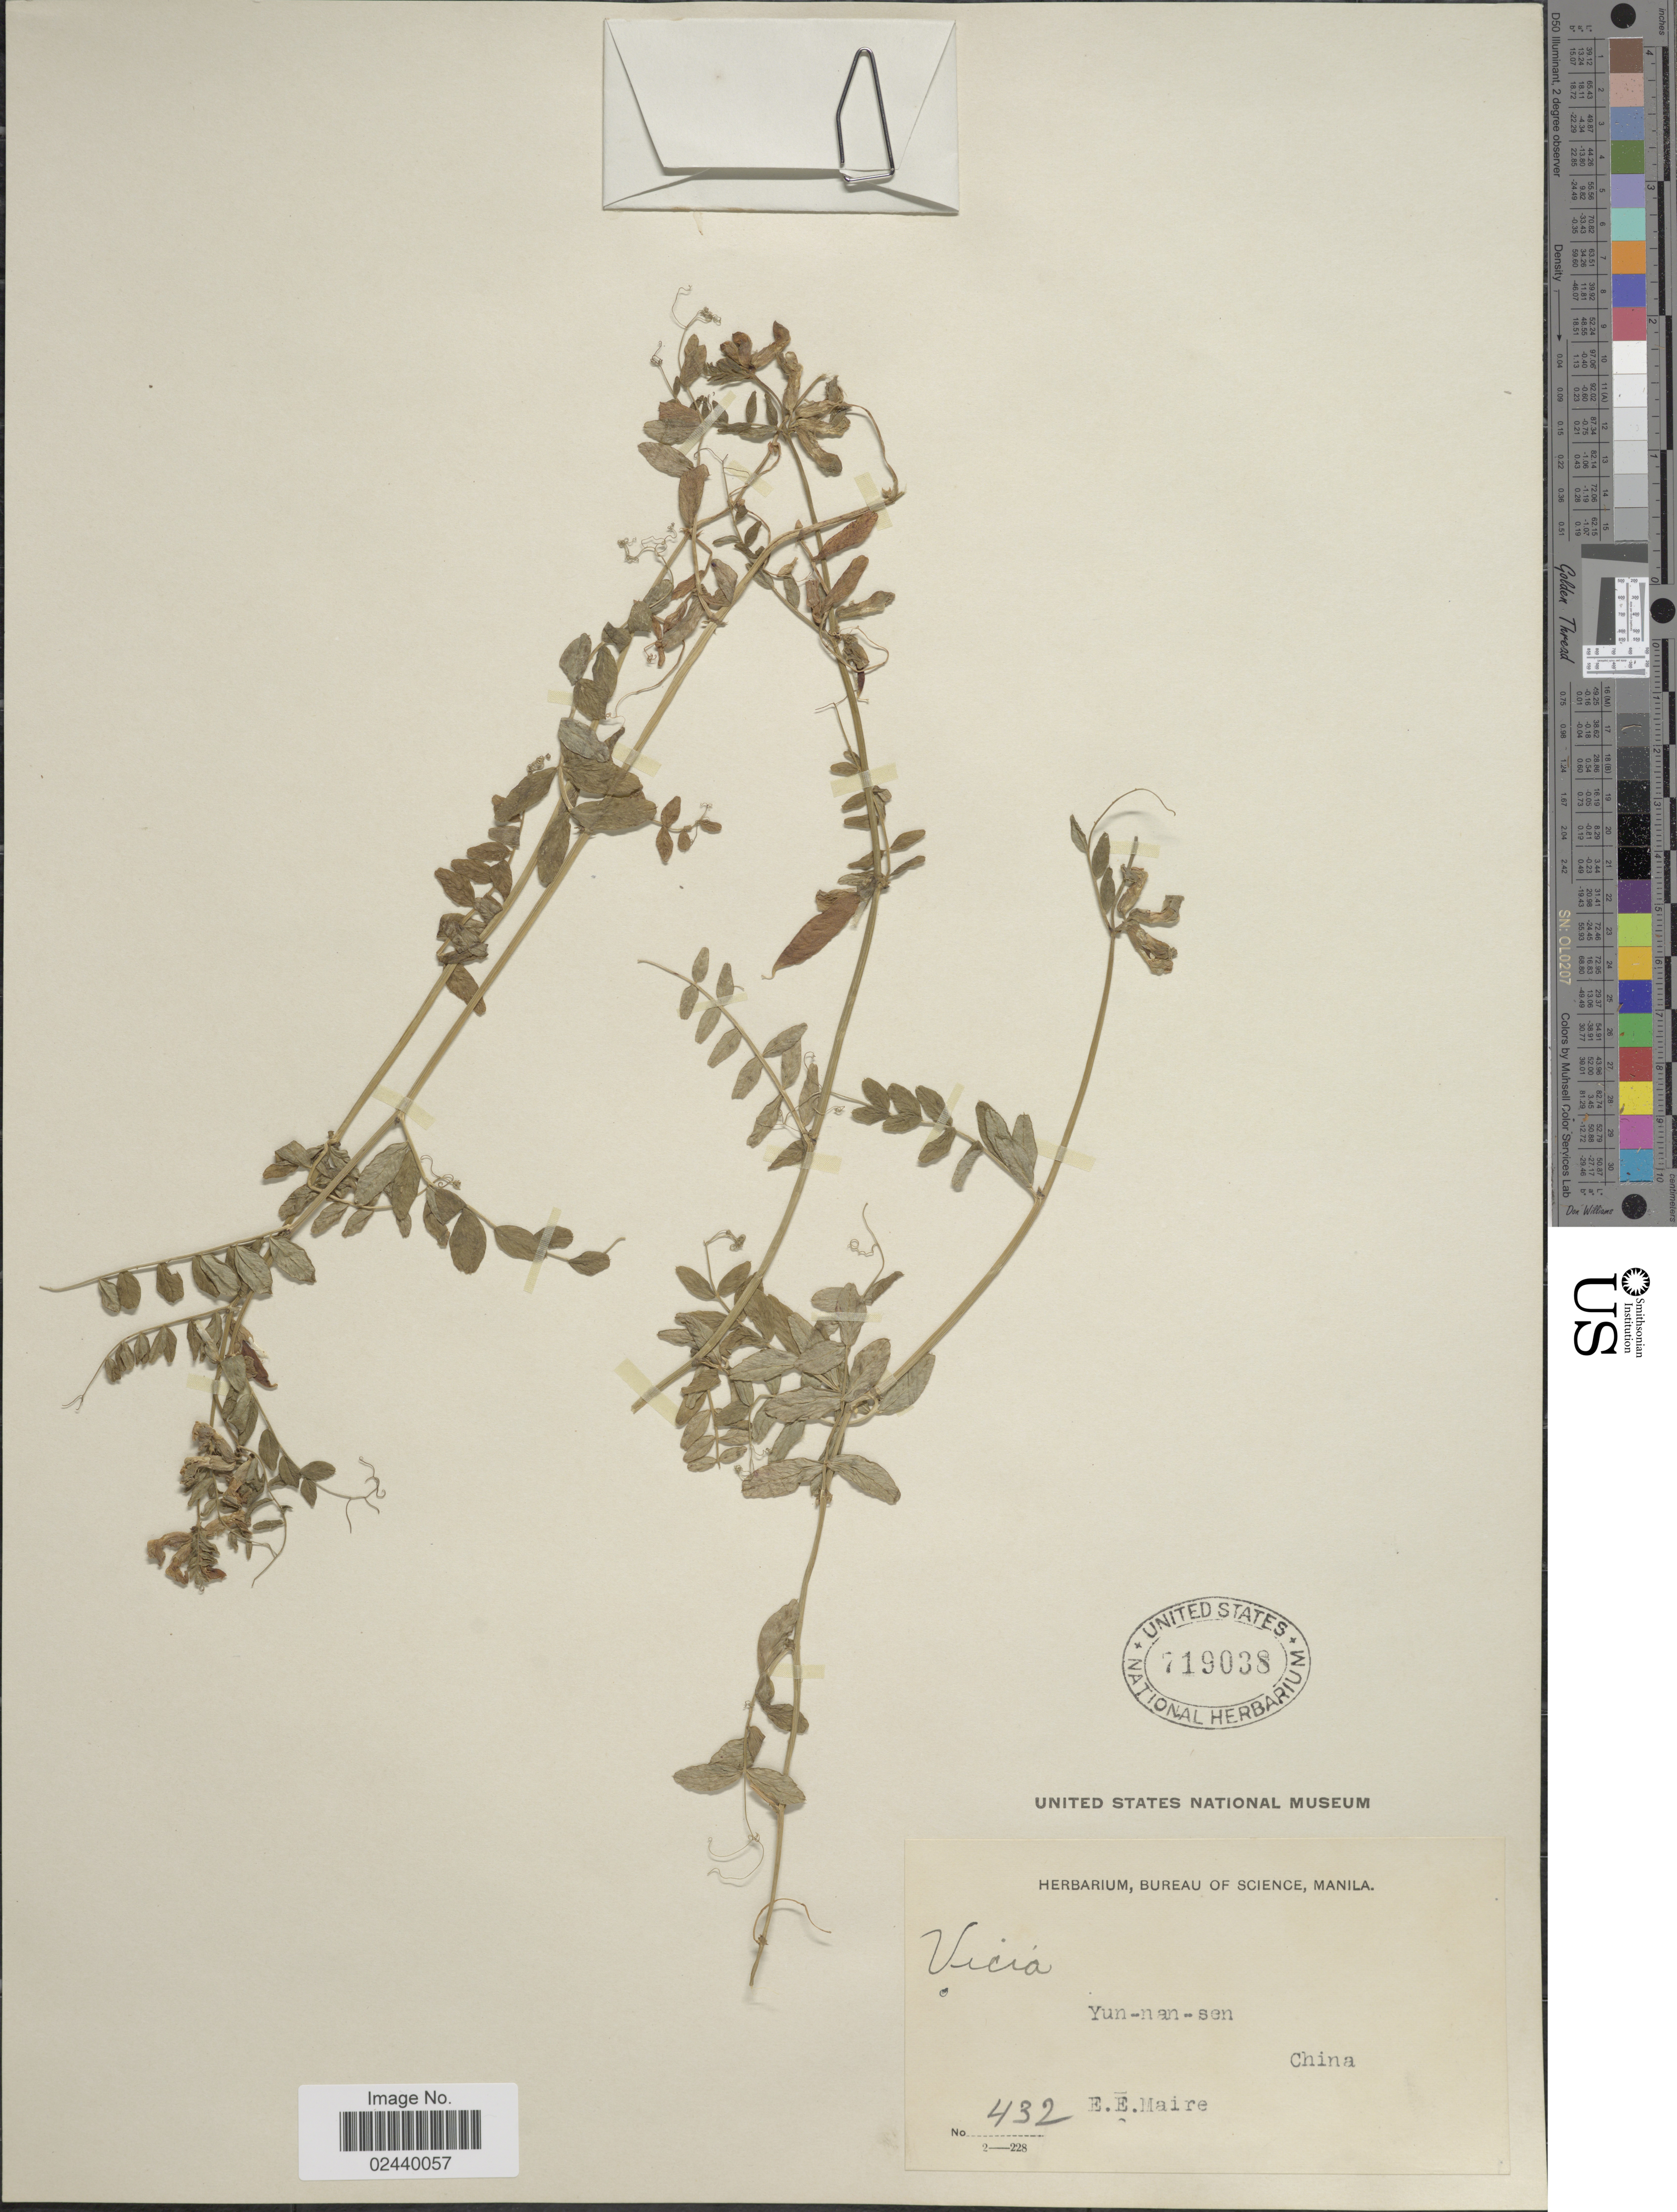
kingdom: Plantae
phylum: Tracheophyta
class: Magnoliopsida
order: Fabales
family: Fabaceae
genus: Vicia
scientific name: Vicia sp.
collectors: E. E. Maire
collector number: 432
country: China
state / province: Yunnan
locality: Yun-nan-sen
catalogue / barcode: US 719038